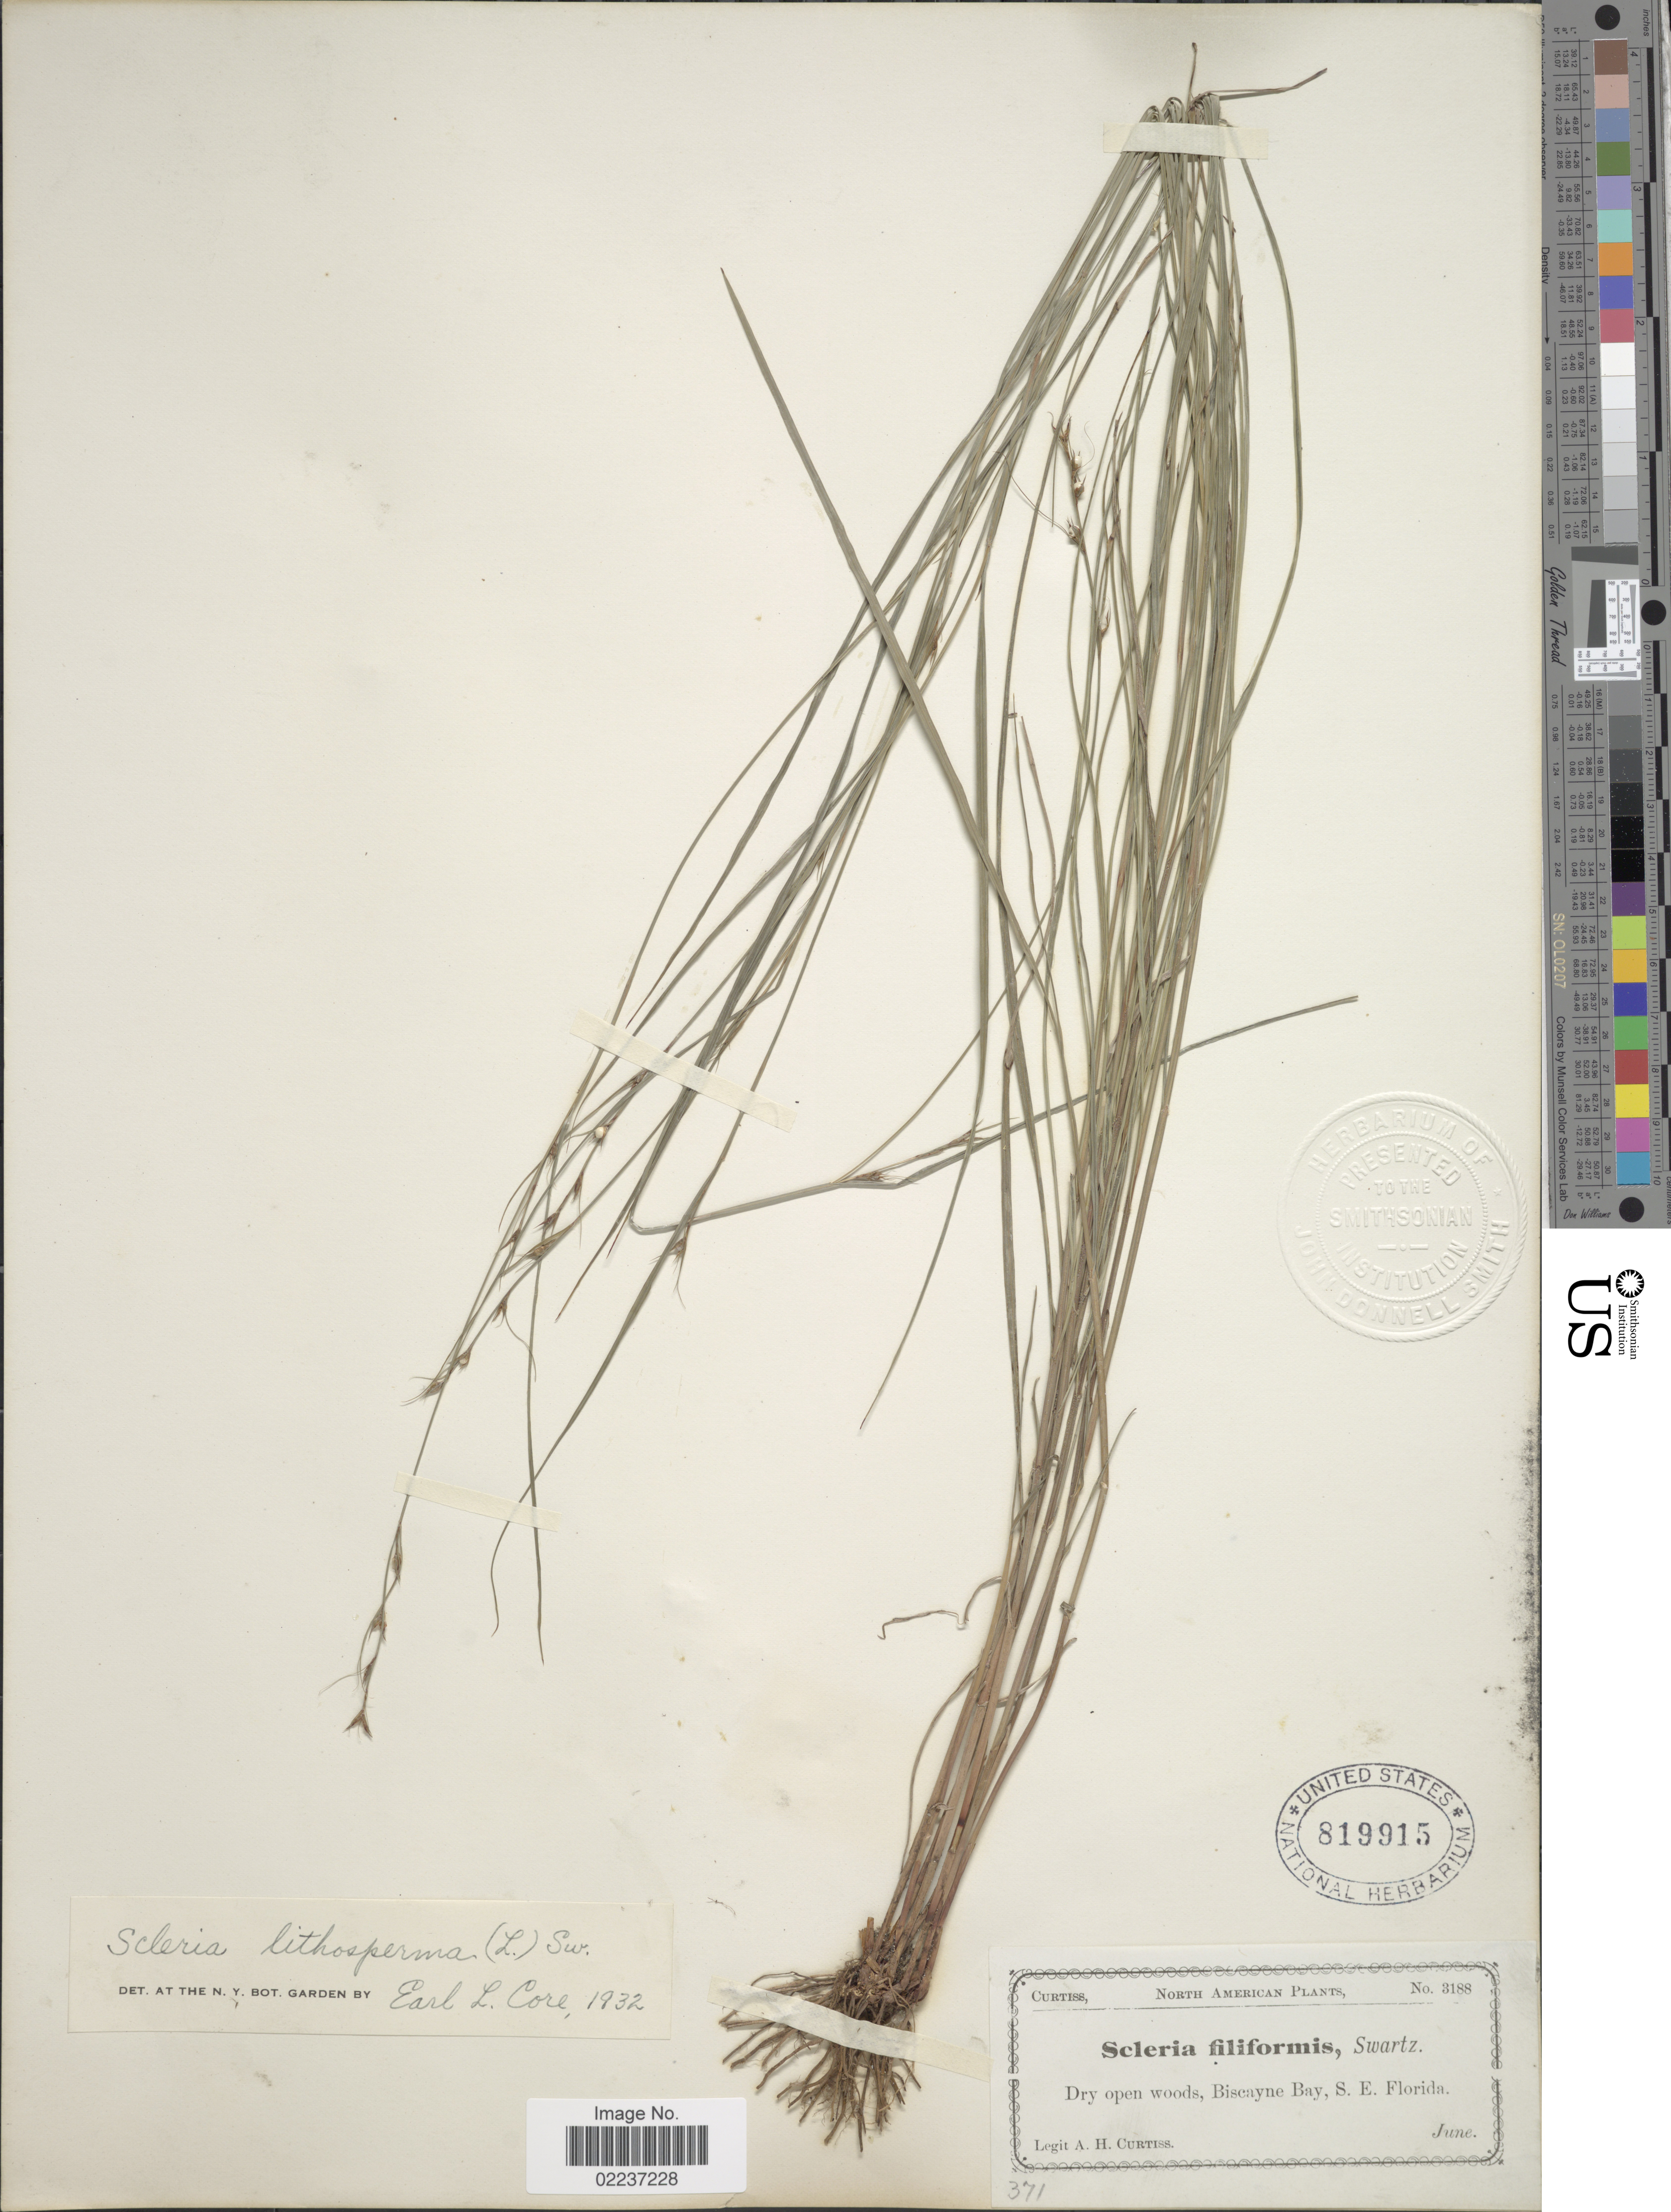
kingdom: Plantae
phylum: Tracheophyta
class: Liliopsida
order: Poales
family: Cyperaceae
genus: Scleria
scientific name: Scleria lithosperma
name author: (L.) Sw.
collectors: A. H. Curtiss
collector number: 3188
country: United States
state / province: Florida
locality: Biscayne Bay, S.E. Florida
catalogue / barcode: US 819915